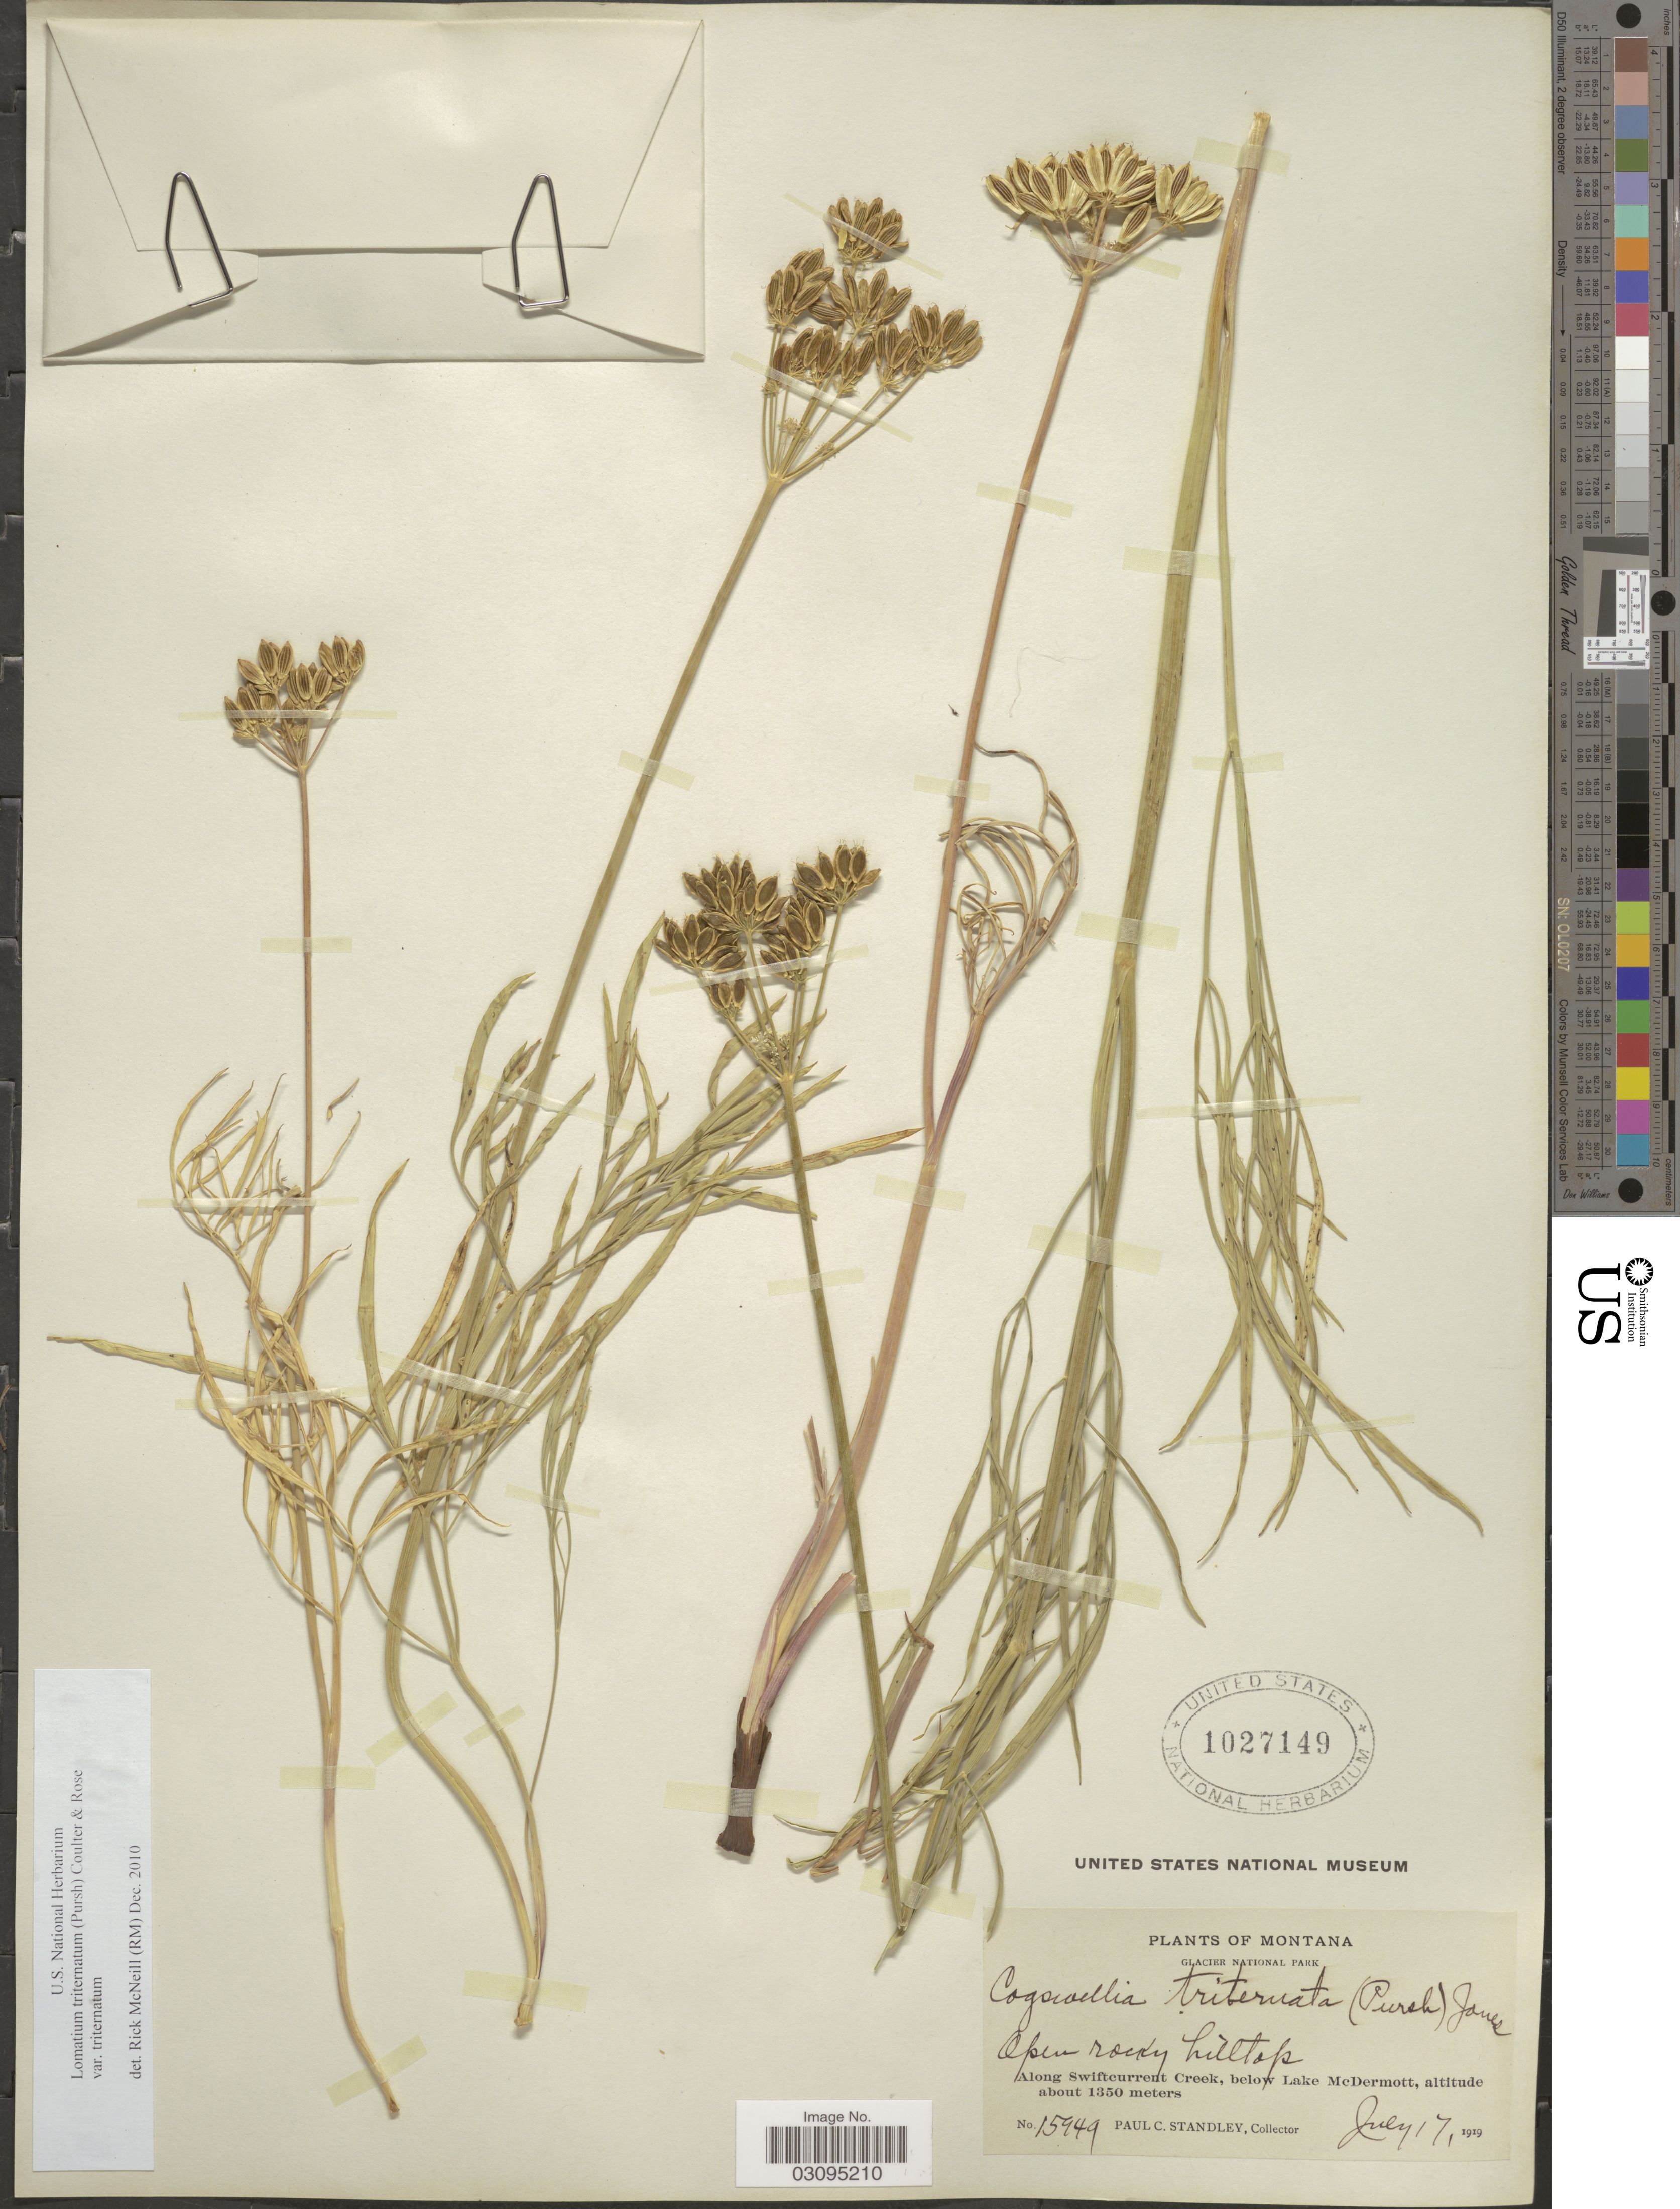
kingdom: Plantae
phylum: Tracheophyta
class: Magnoliopsida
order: Apiales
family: Apiaceae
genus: Lomatium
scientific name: Lomatium triternatum var. triternatum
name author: (Pursh) J.M. Coult. & Rose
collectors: P. C. Standley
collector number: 15949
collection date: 1919-07-17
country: United States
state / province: Montana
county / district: Glacier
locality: Glacier National Park, along Swiftcurrent Creek, below Lake McDermott.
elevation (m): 1350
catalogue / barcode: US 1027149